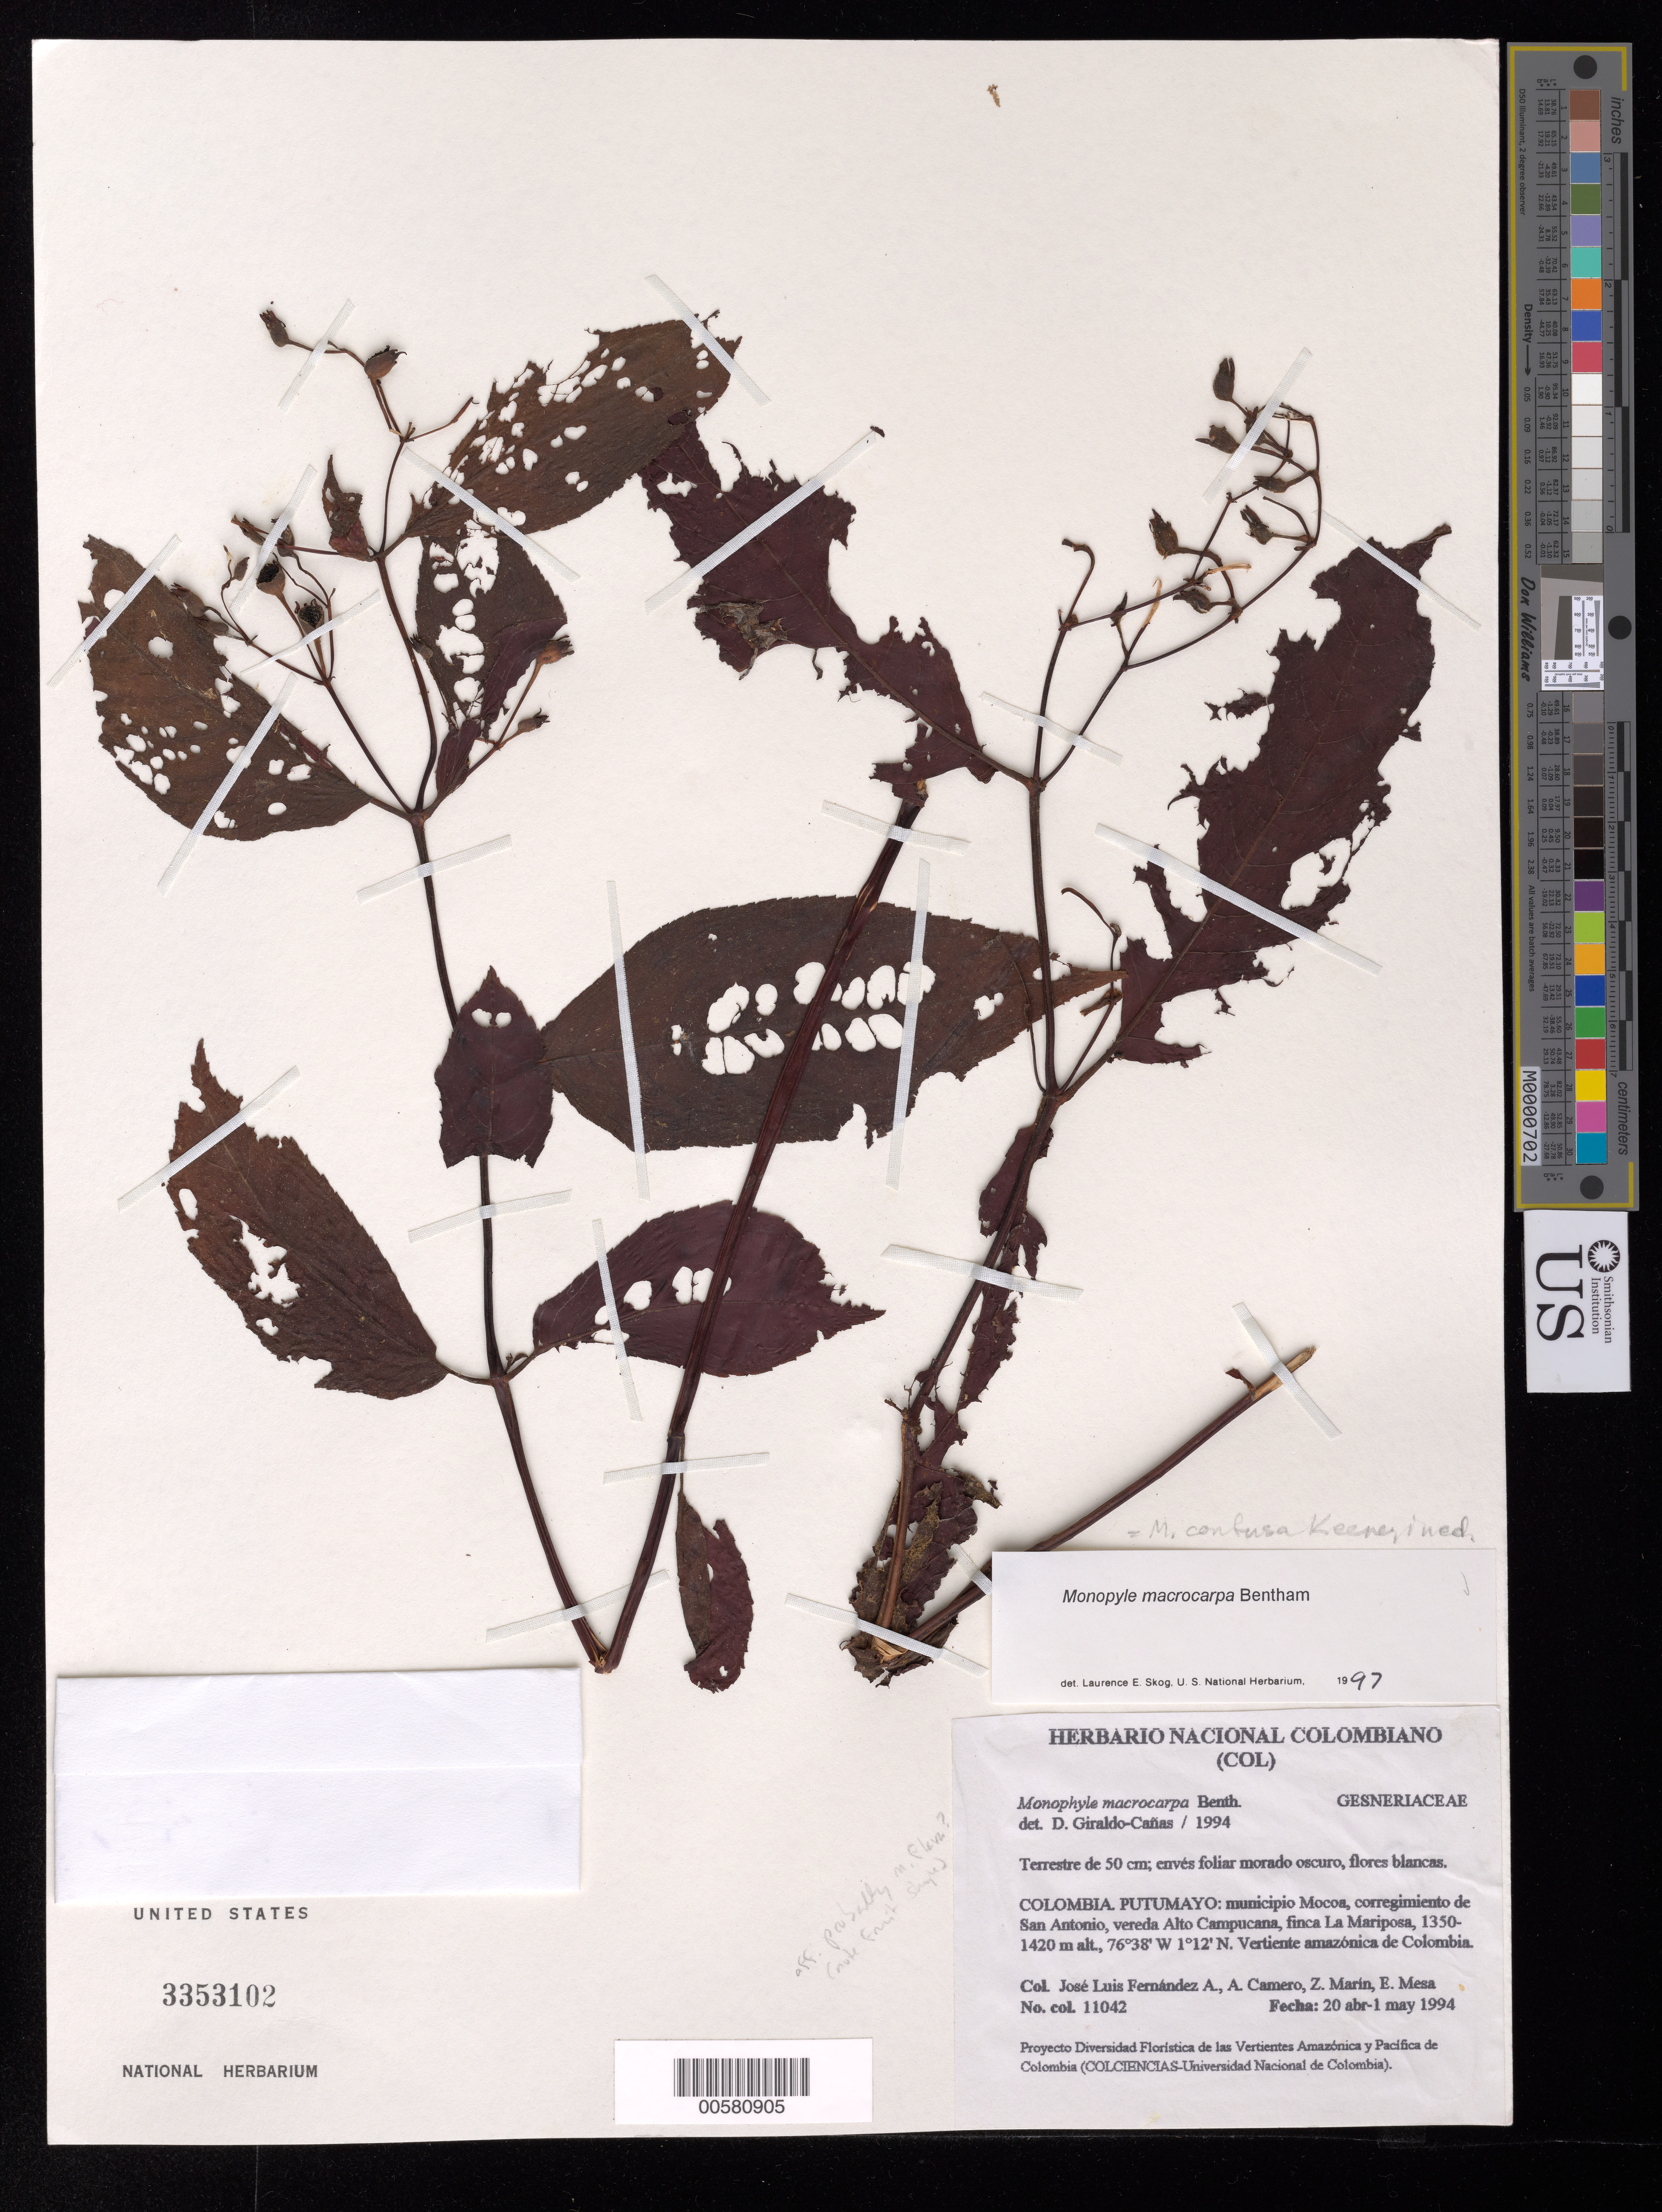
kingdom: Plantae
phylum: Tracheophyta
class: Magnoliopsida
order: Lamiales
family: Gesneriaceae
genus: Monopyle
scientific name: Monopyle macrocarpa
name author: Benth.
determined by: Skog, Laurence E.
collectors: J. L. Fernández-Alonso, A. A. Camero, Z. Marin & E. Mesa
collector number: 11042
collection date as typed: Apr-May 1994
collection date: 1994-04/1994-05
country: Colombia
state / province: Putumayo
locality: Mpio. Mocoa, corregimiento de San Antonio, vereda Alto Campucana, finca La Mariposa, vertiente amazónica de Colombia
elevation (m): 1350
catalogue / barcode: US 3353102